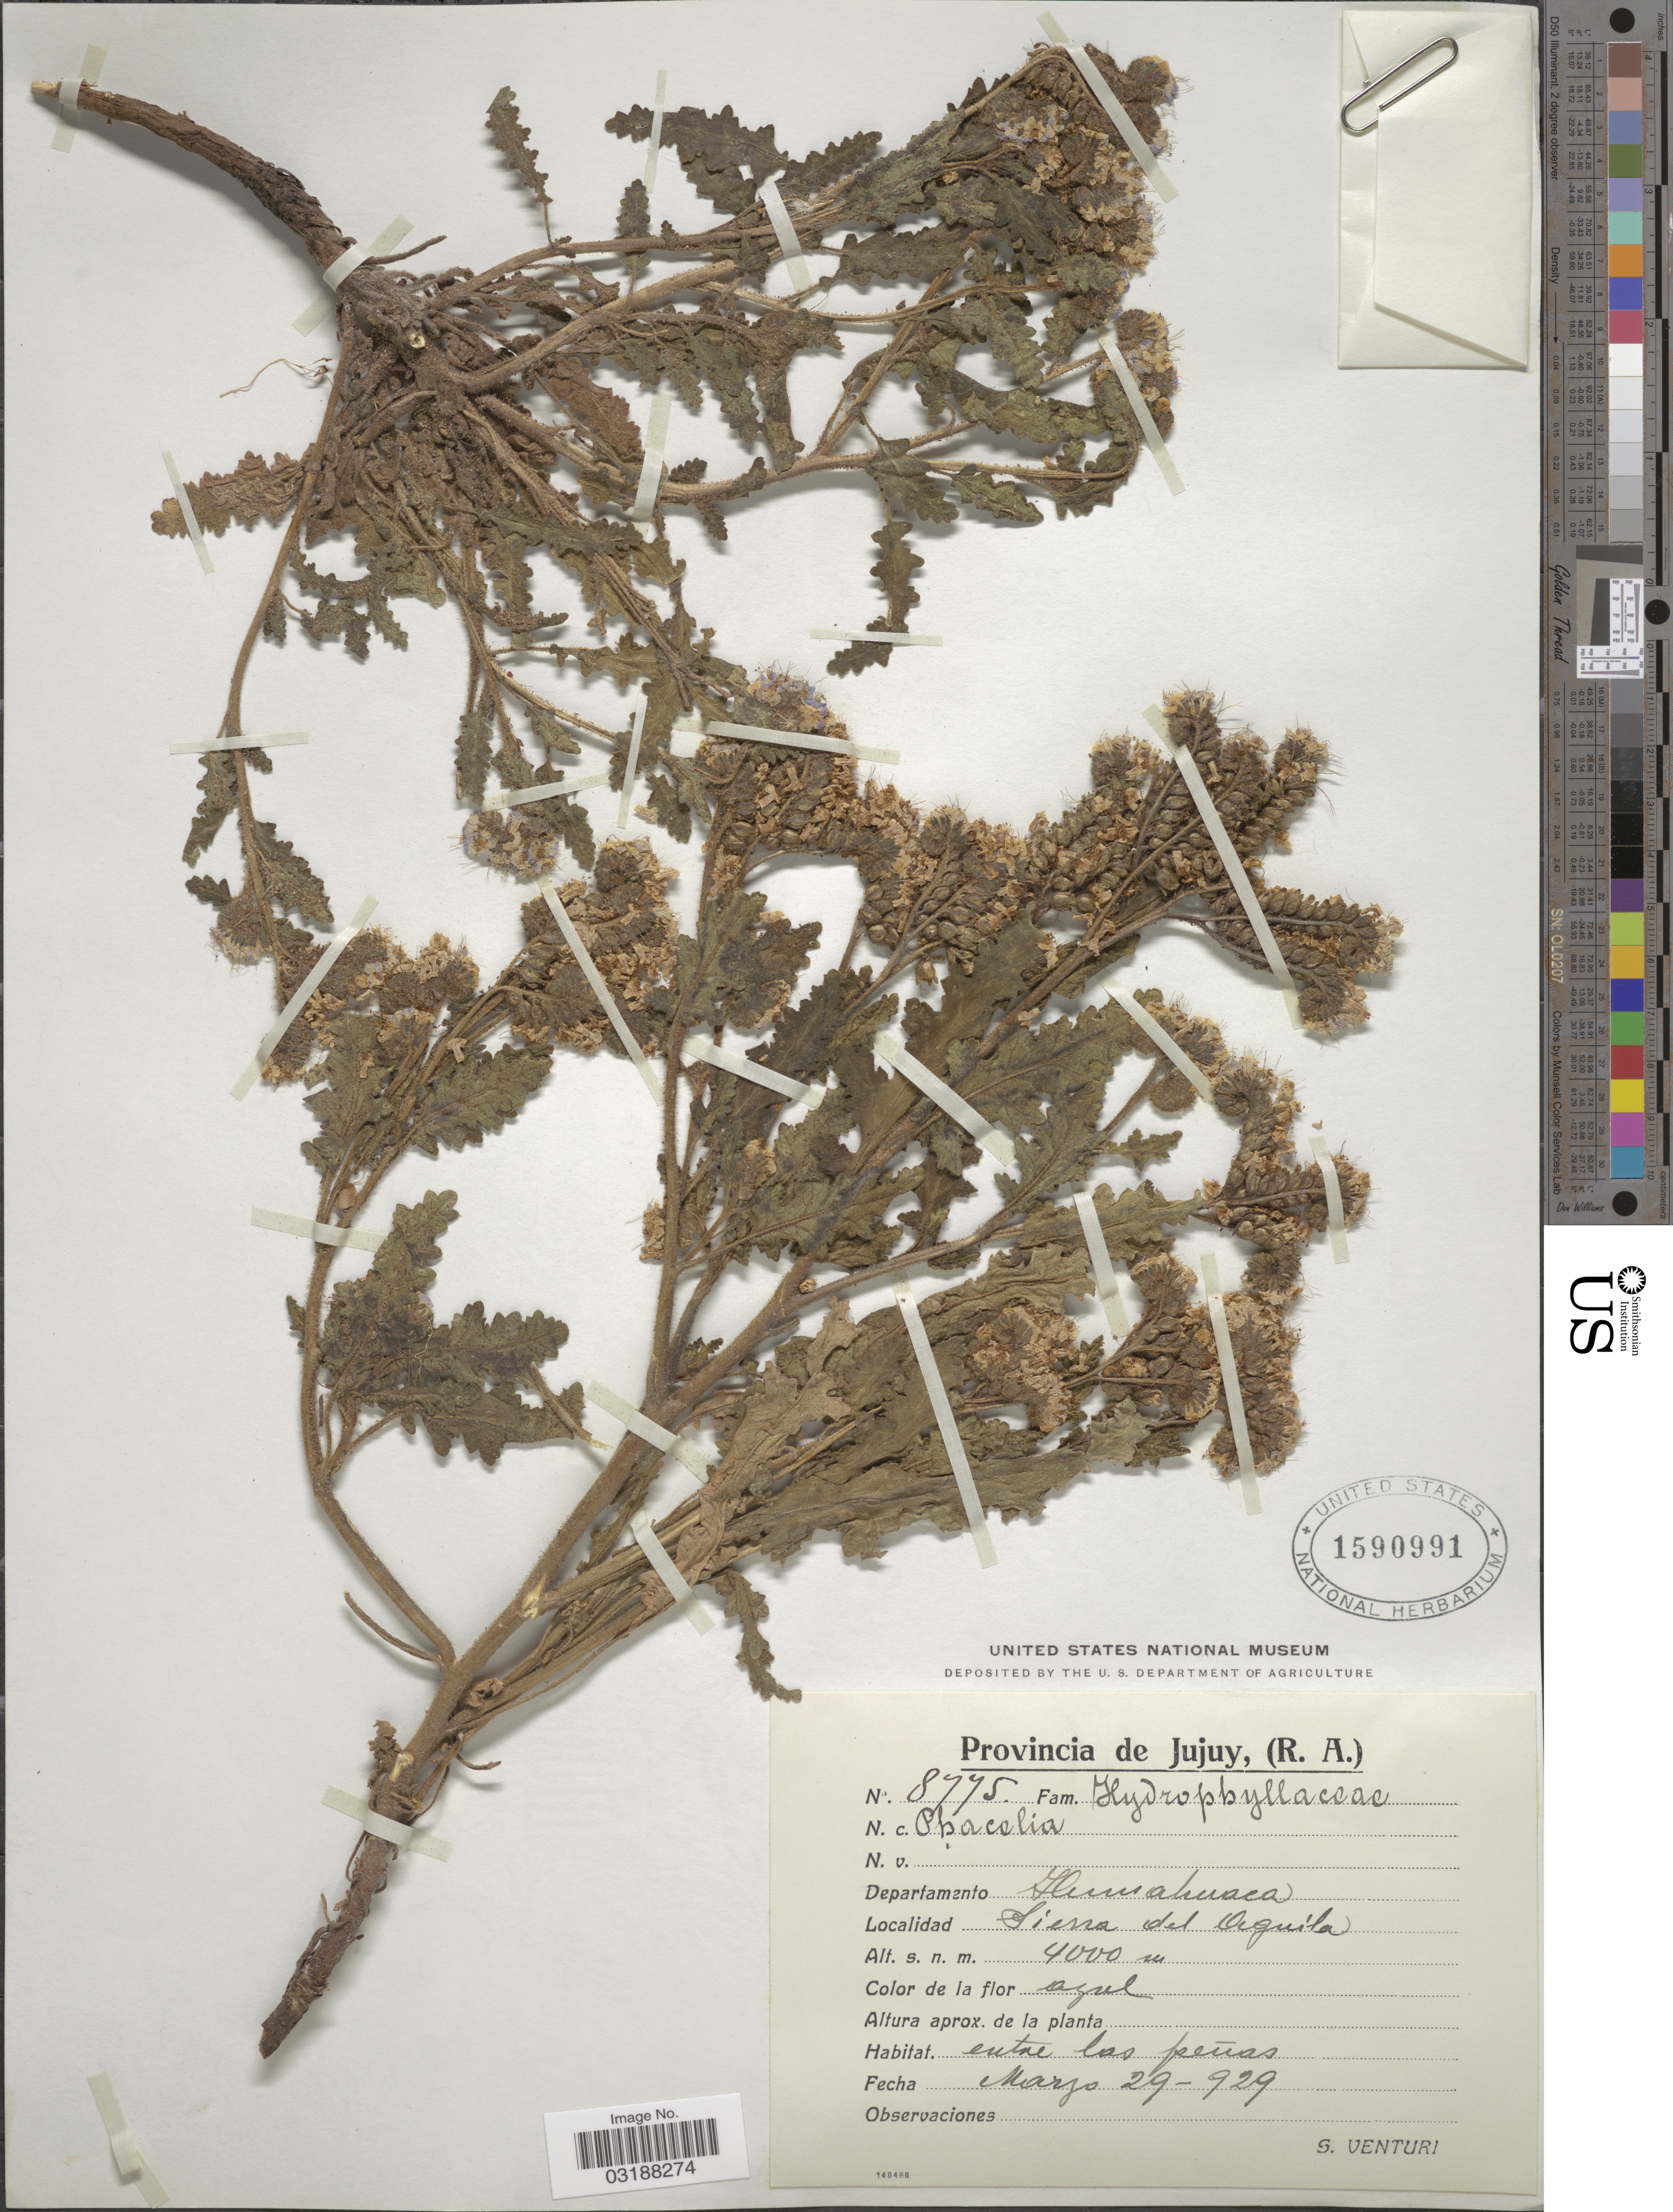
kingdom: Plantae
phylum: Tracheophyta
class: Magnoliopsida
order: Boraginales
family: Hydrophyllaceae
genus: Phacelia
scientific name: Phacelia pinnatifida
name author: Griseb. ex Wedd.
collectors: S. Venturi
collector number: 8775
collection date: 1929-03-29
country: Argentina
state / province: Jujuy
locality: Provincia de Jujuy. Departamento Humahuaca. Sierra del Aguila.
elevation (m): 4000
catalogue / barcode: US 1590991